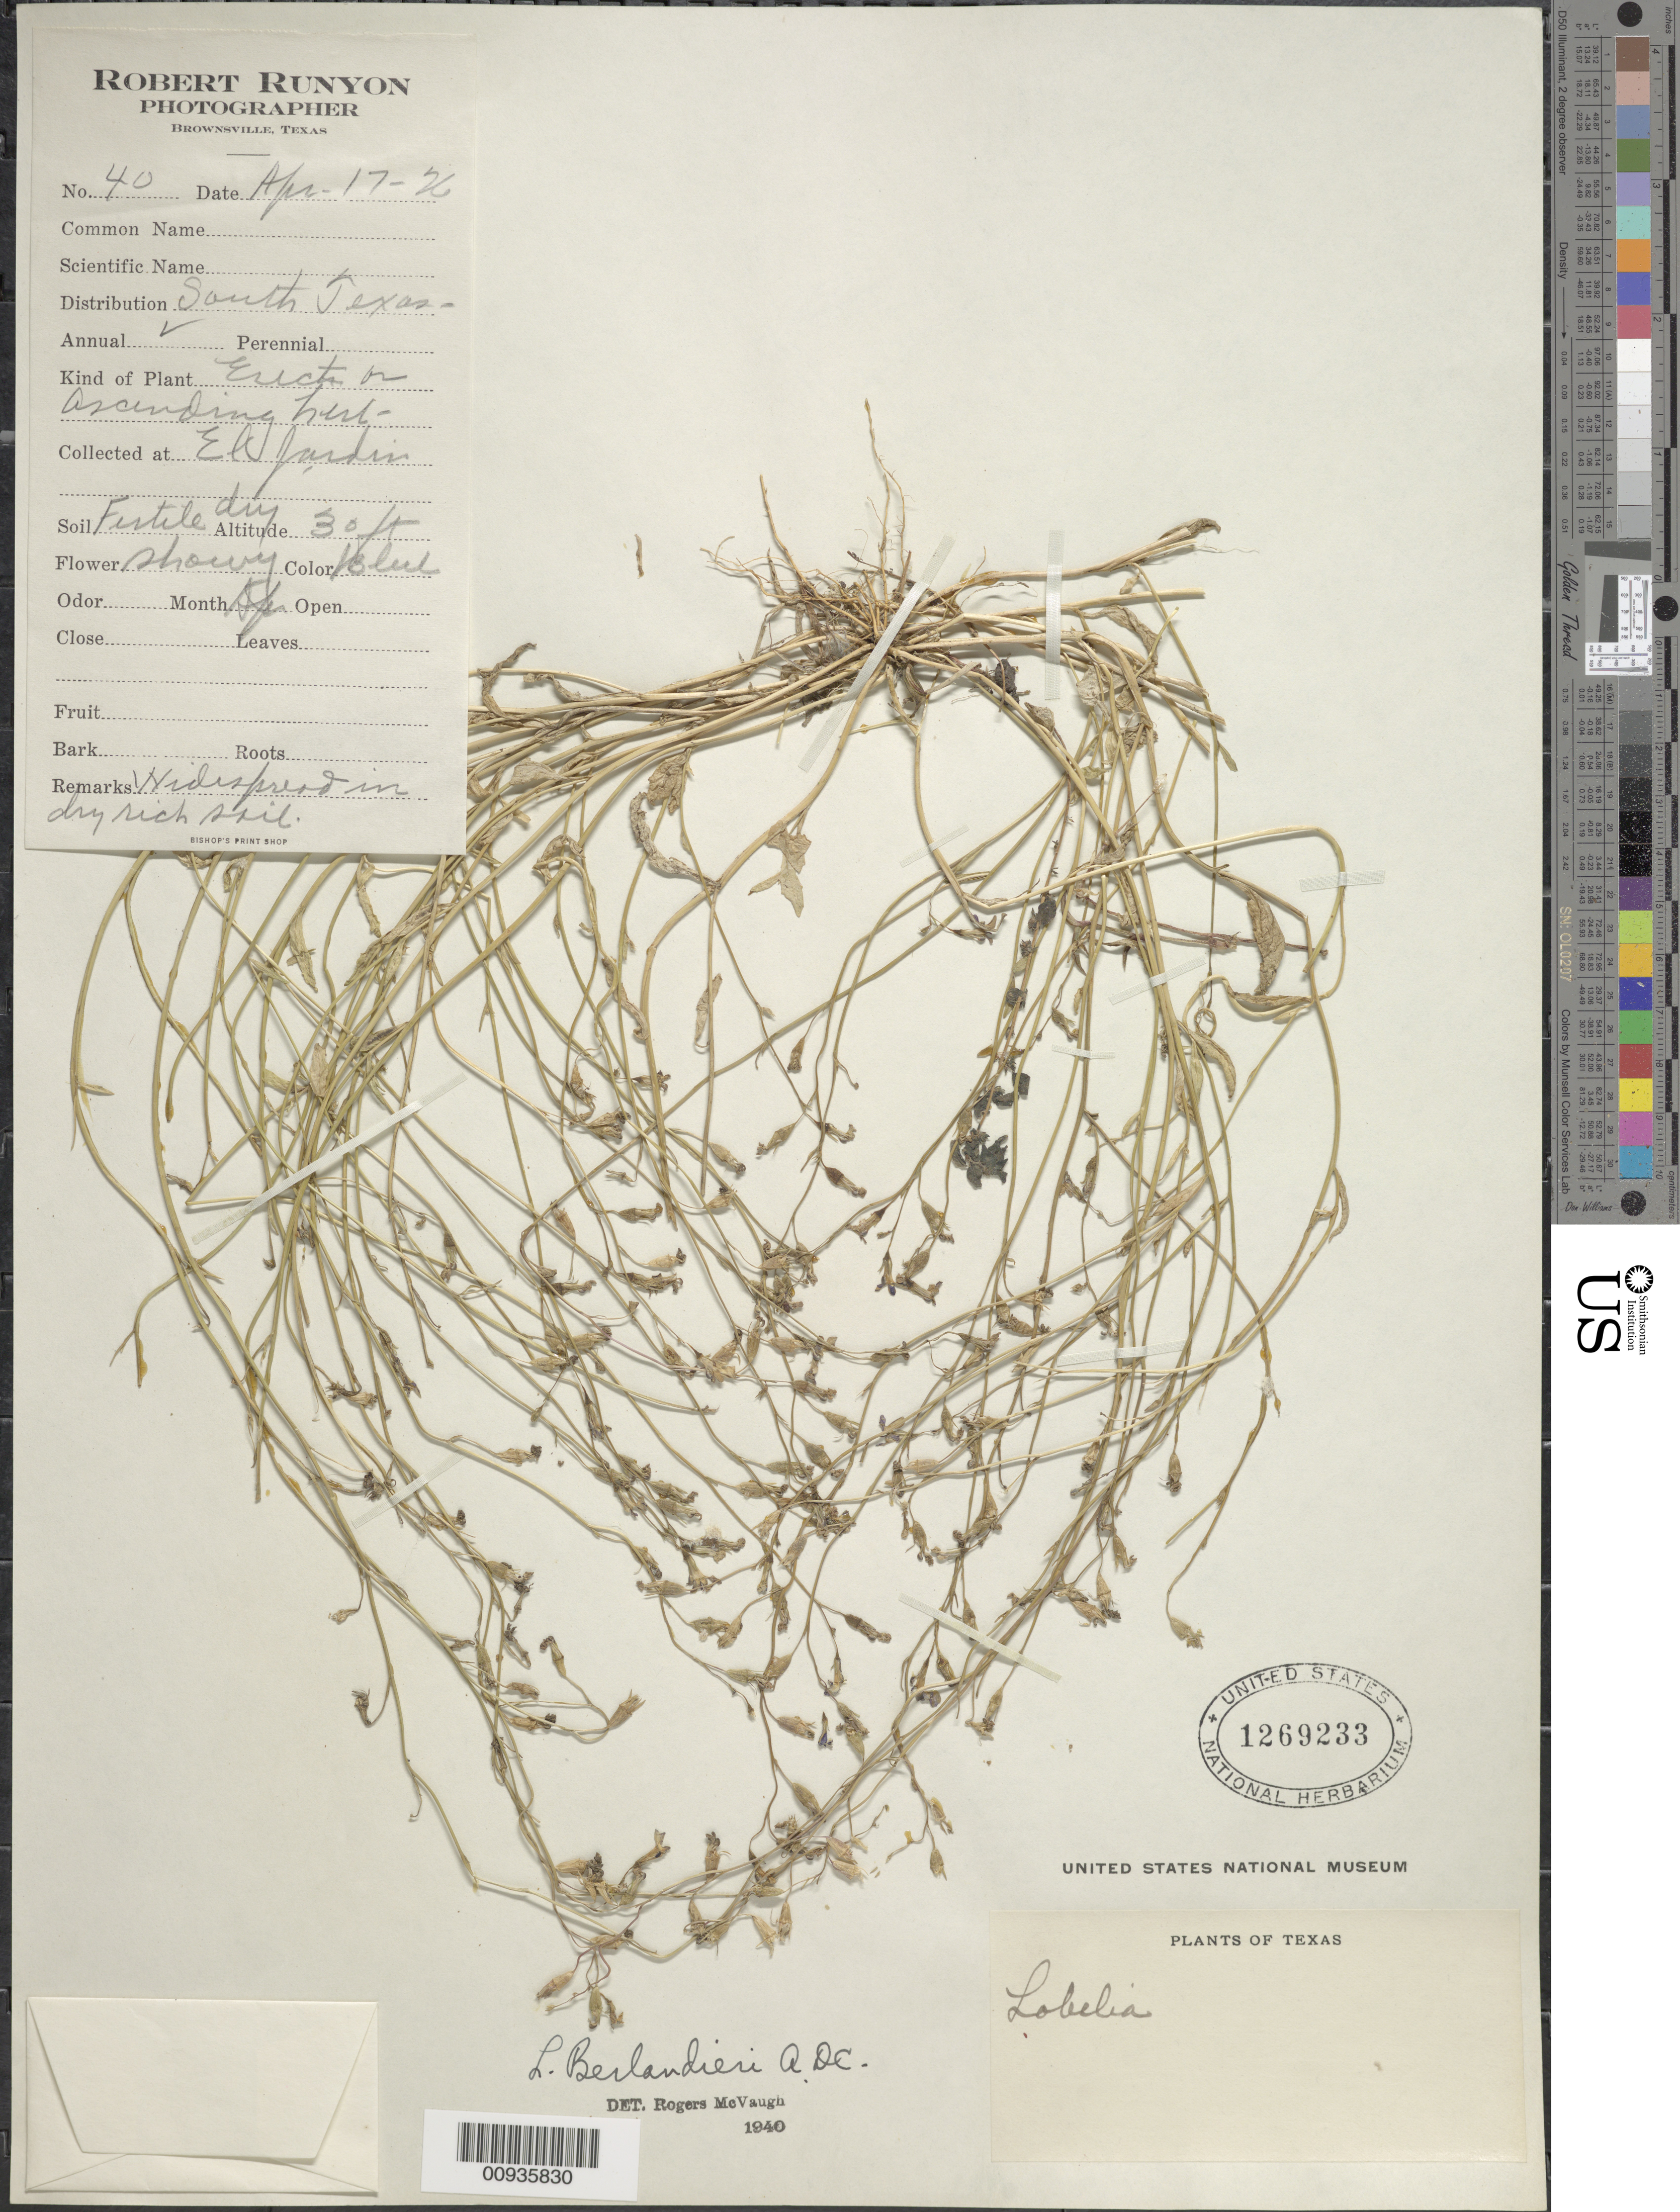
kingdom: Plantae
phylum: Tracheophyta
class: Magnoliopsida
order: Asterales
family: Campanulaceae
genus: Lobelia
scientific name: Lobelia berlandieri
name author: A. DC.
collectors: R. Runyon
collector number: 40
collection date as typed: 17 Apr 1926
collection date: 1926-04-17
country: United States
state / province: Texas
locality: El Jardin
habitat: wide spread in dry rich soil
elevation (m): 300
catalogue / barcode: US 1269233